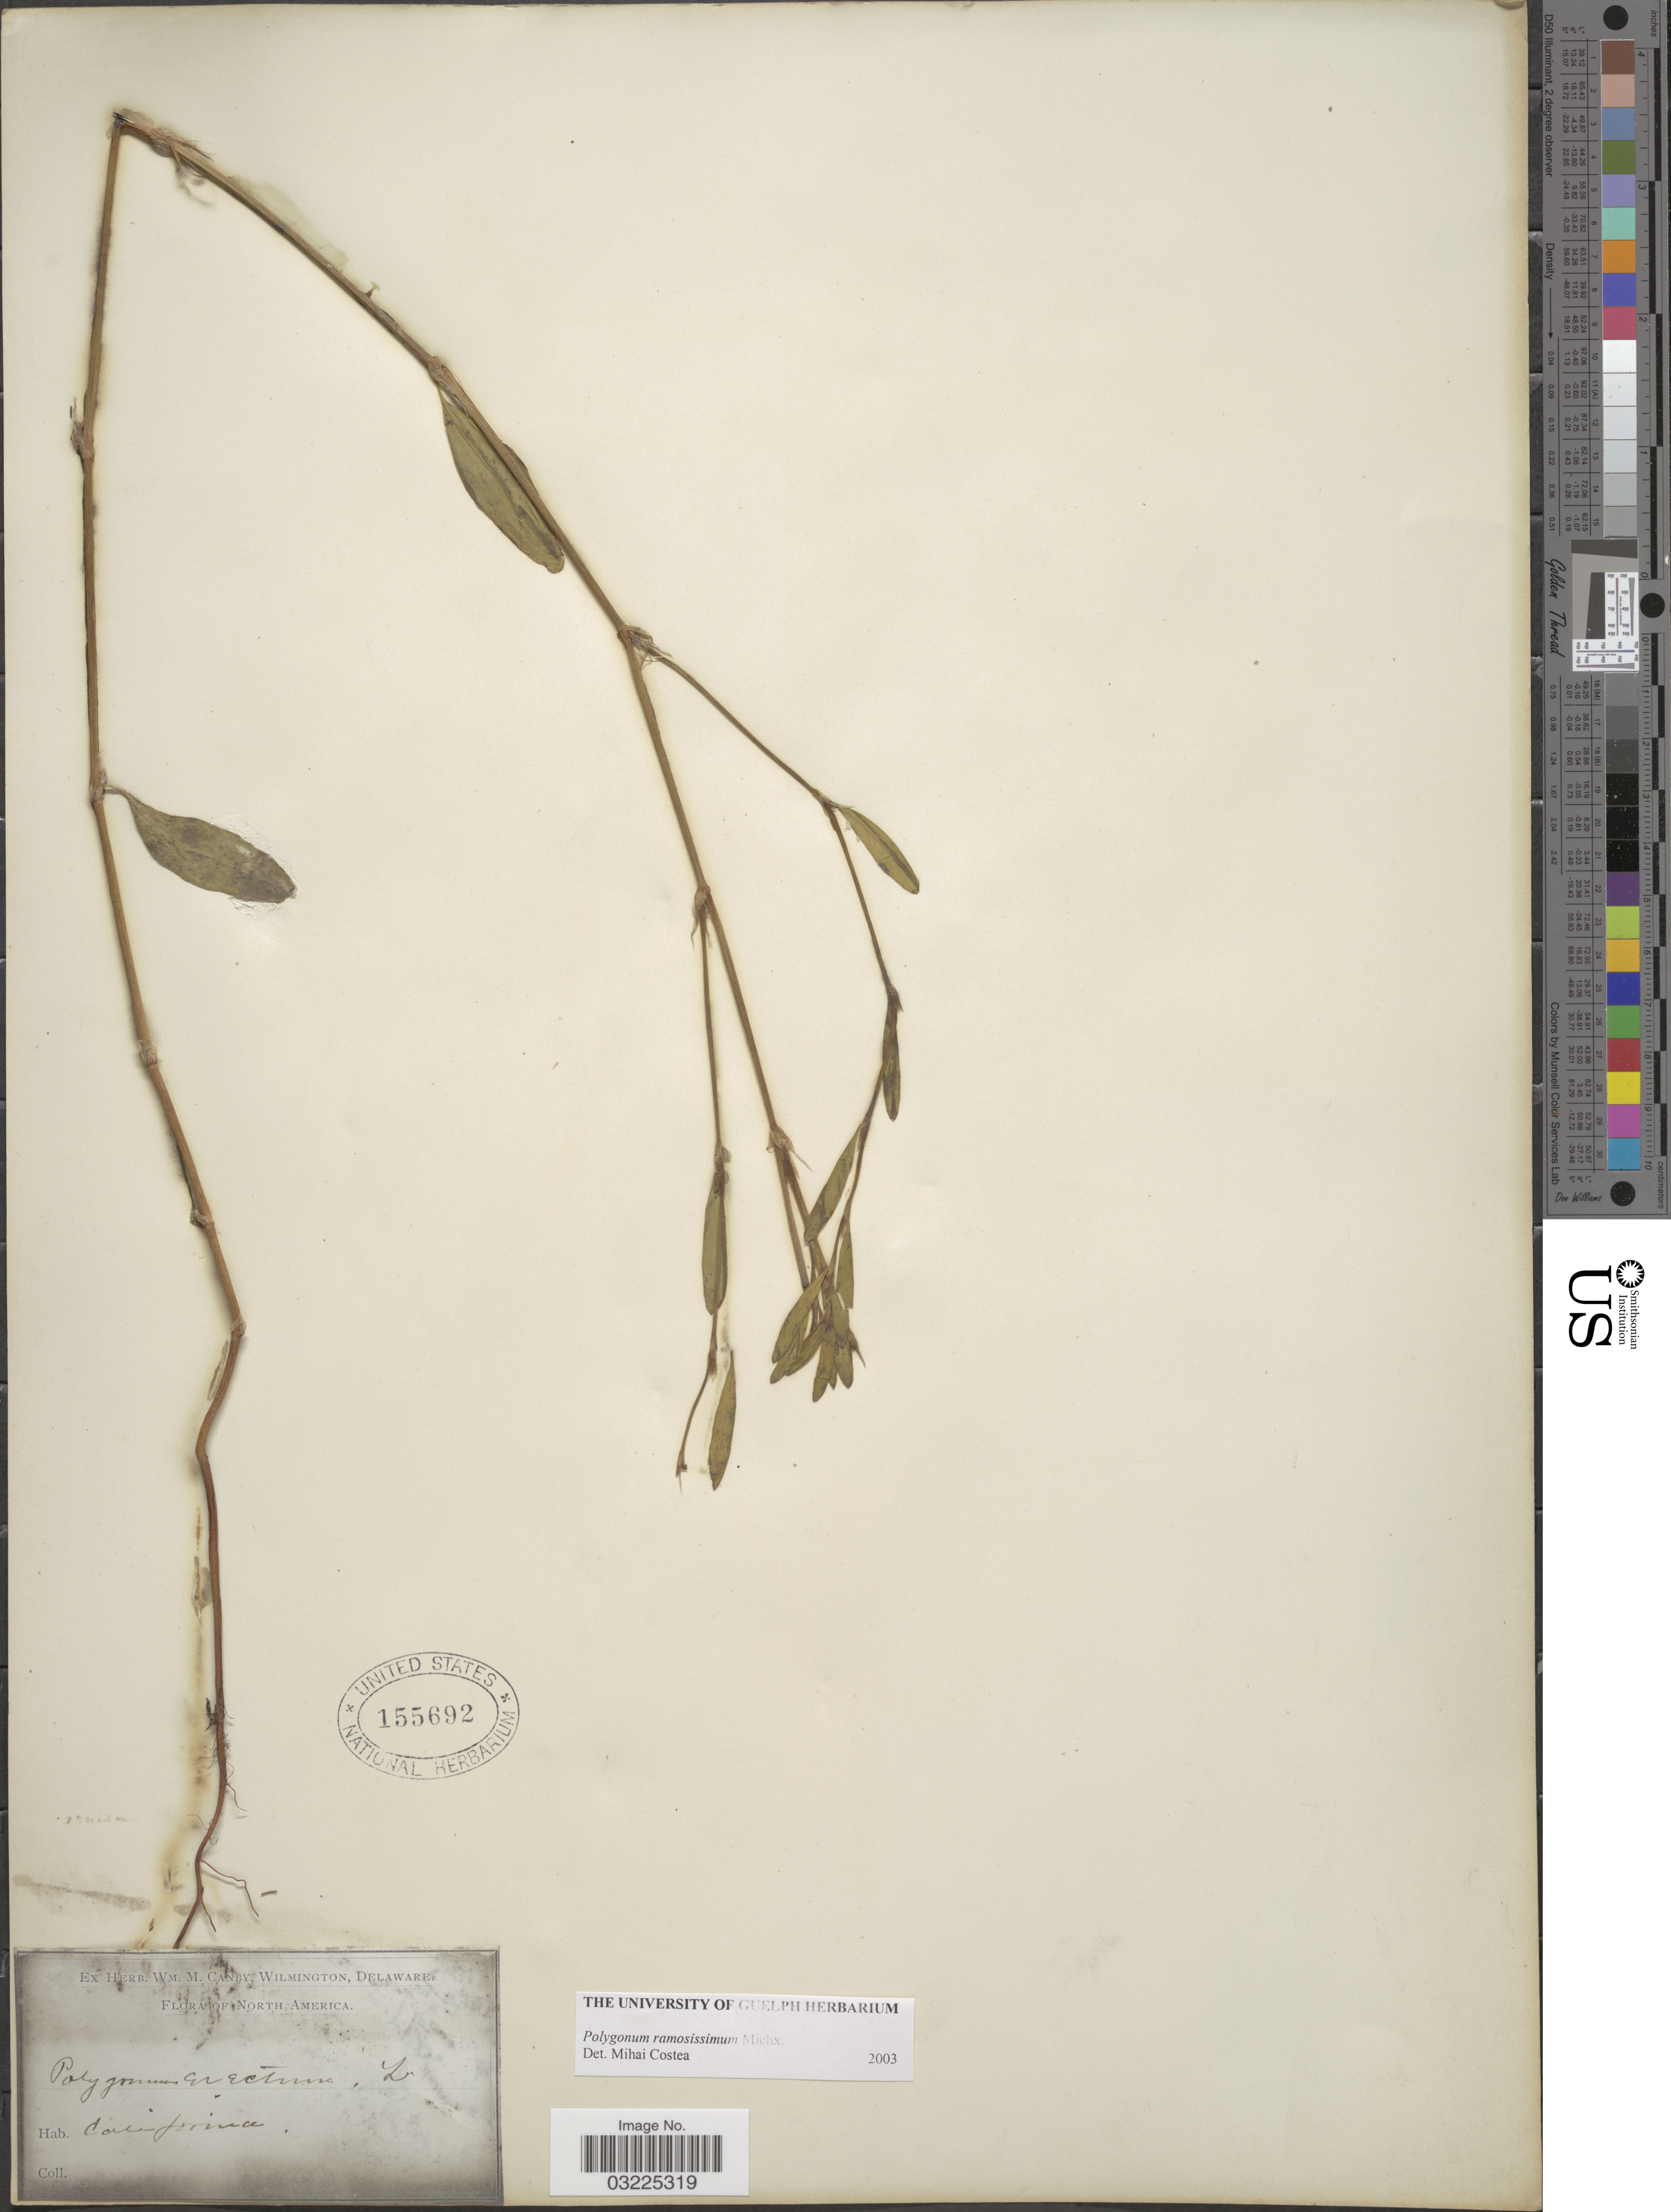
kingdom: Plantae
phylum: Tracheophyta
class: Magnoliopsida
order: Caryophyllales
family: Polygonaceae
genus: Polygonum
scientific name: Polygonum ramosissimum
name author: Michx.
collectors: ex herb. W.M. Canby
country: United States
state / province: California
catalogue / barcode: US 155692